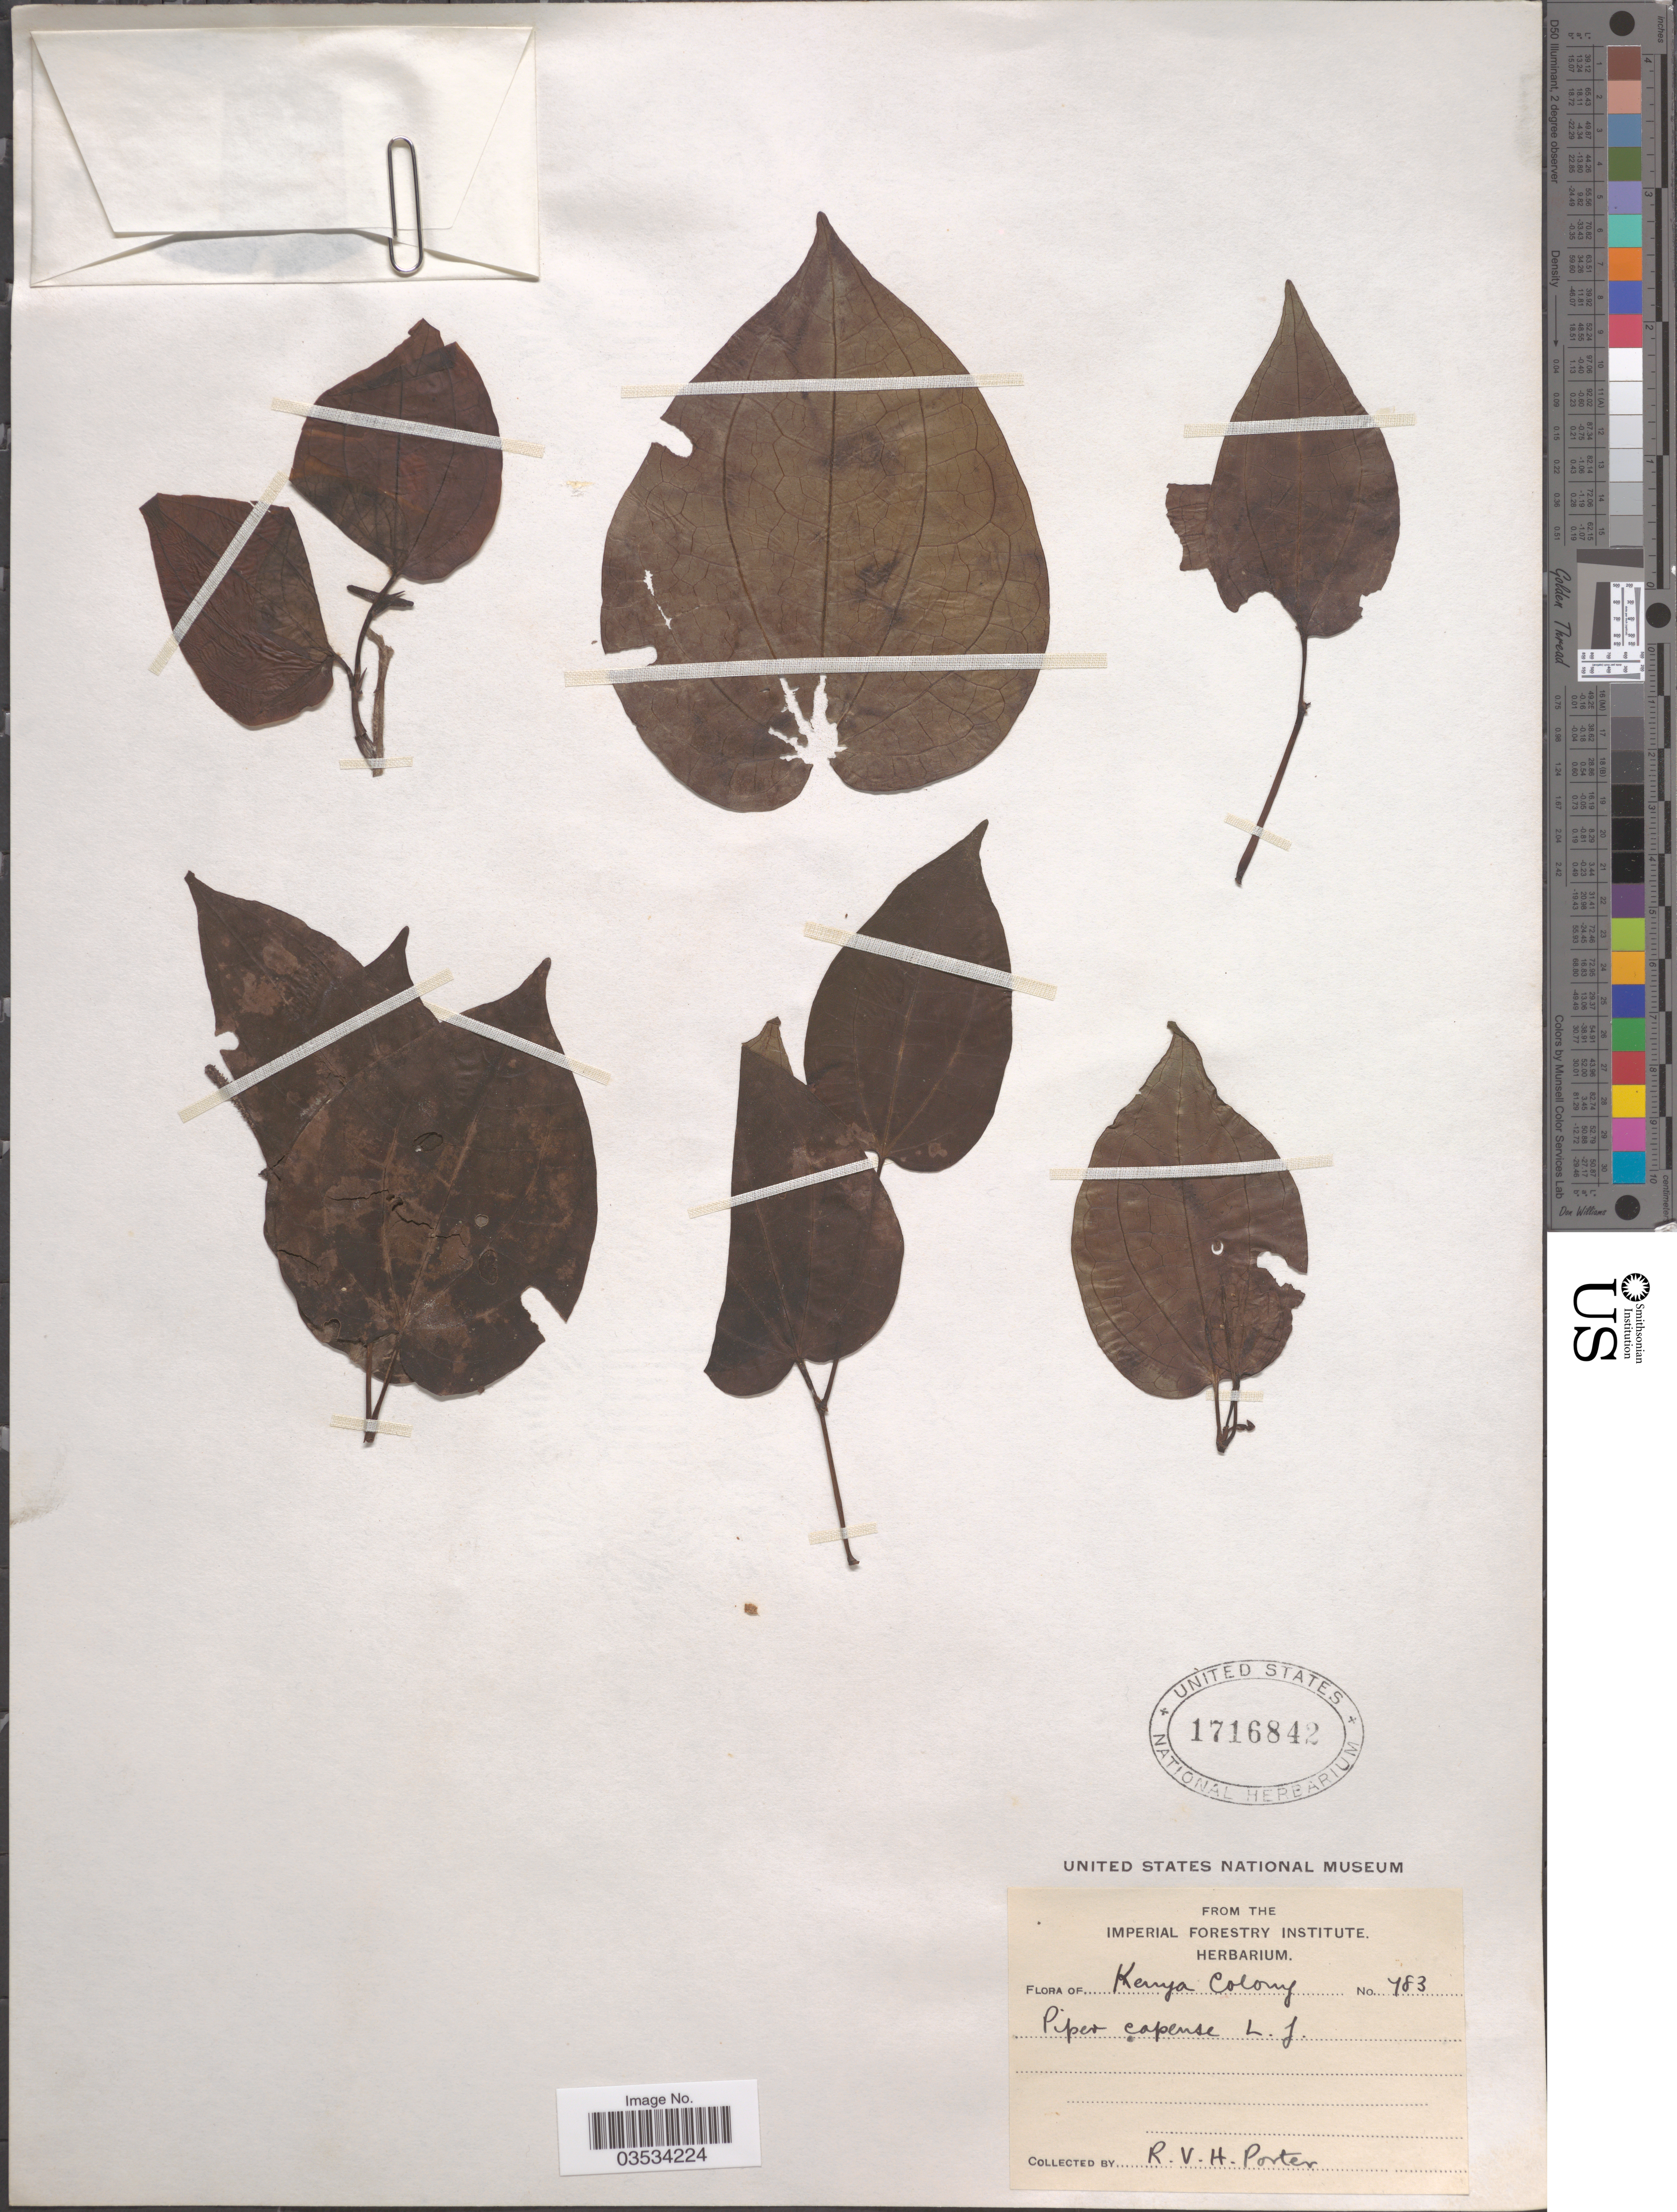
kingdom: Plantae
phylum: Tracheophyta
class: Magnoliopsida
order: Piperales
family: Piperaceae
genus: Piper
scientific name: Piper capense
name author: L. f.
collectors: R. V. H. Porter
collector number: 483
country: Kenya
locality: Kenya Colony.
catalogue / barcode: US 1716842